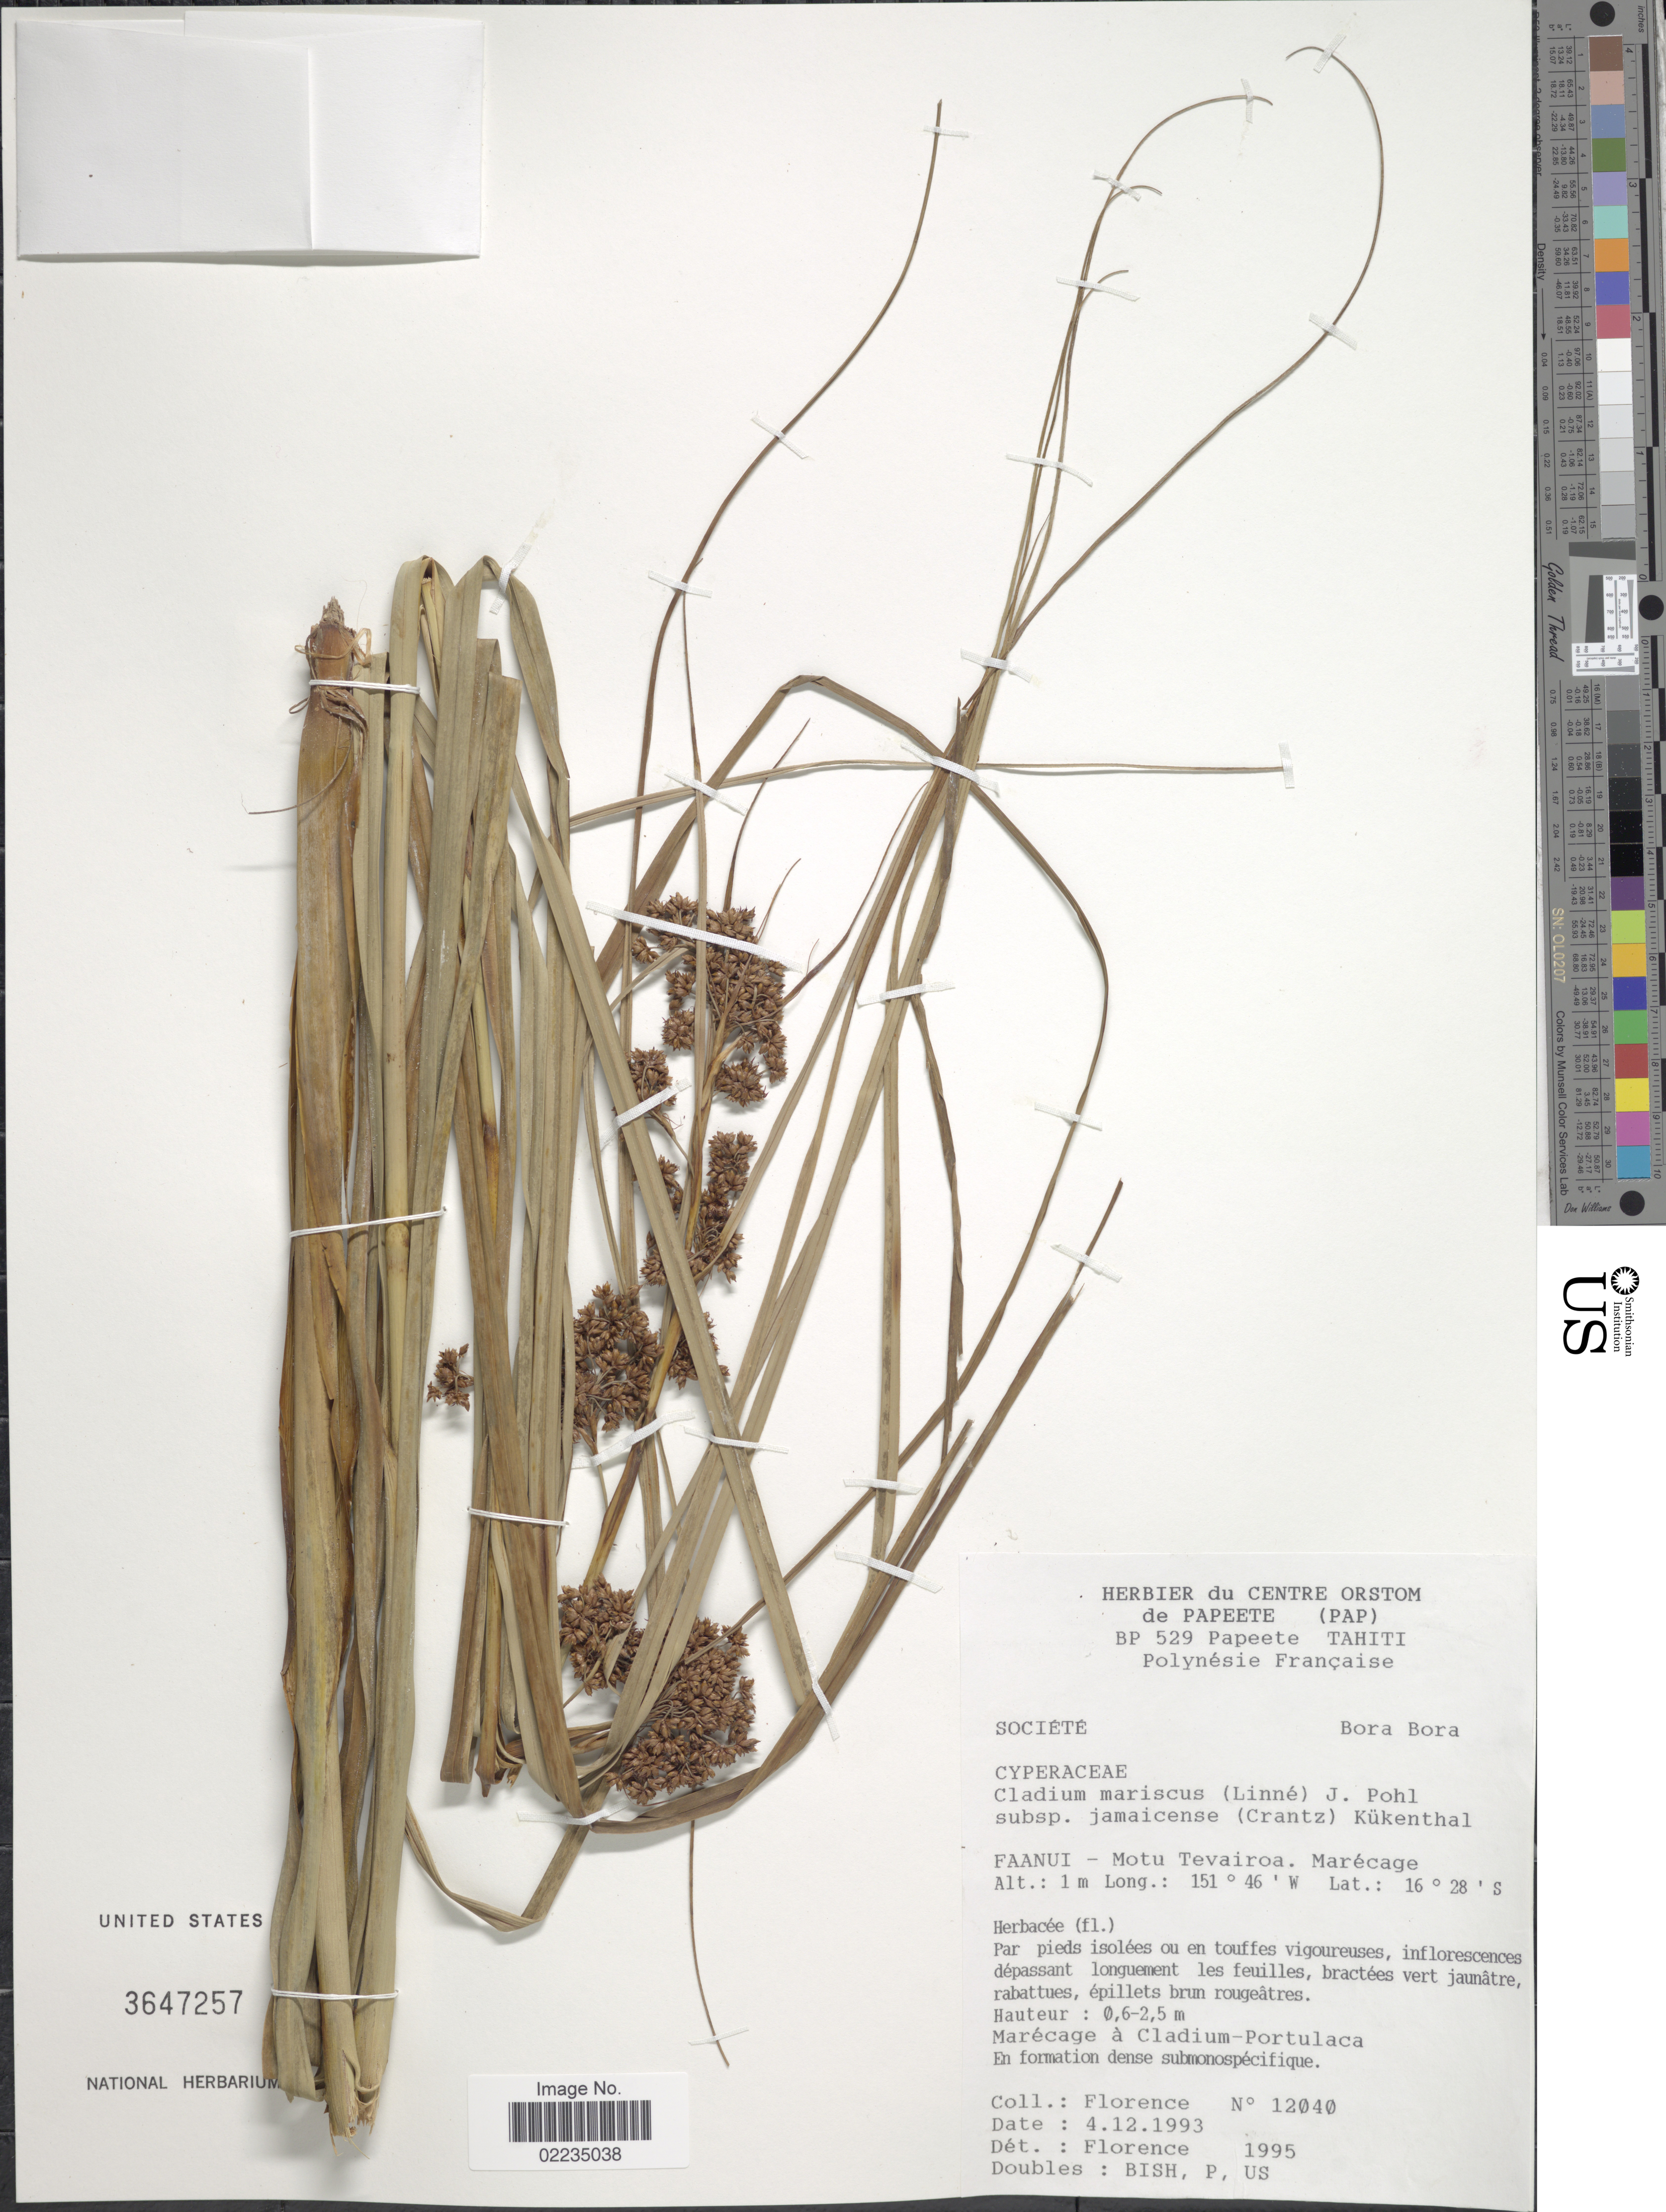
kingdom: Plantae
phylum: Tracheophyta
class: Liliopsida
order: Poales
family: Cyperaceae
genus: Cladium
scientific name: Cladium jamaicense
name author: Crantz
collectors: -. Florence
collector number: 12040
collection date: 1993-12-04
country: French Polynesia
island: Tahiti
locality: BP 529 Papeete Tahiti, Faanui, Motu Tevairoa, Marecage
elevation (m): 1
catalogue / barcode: US 3647257